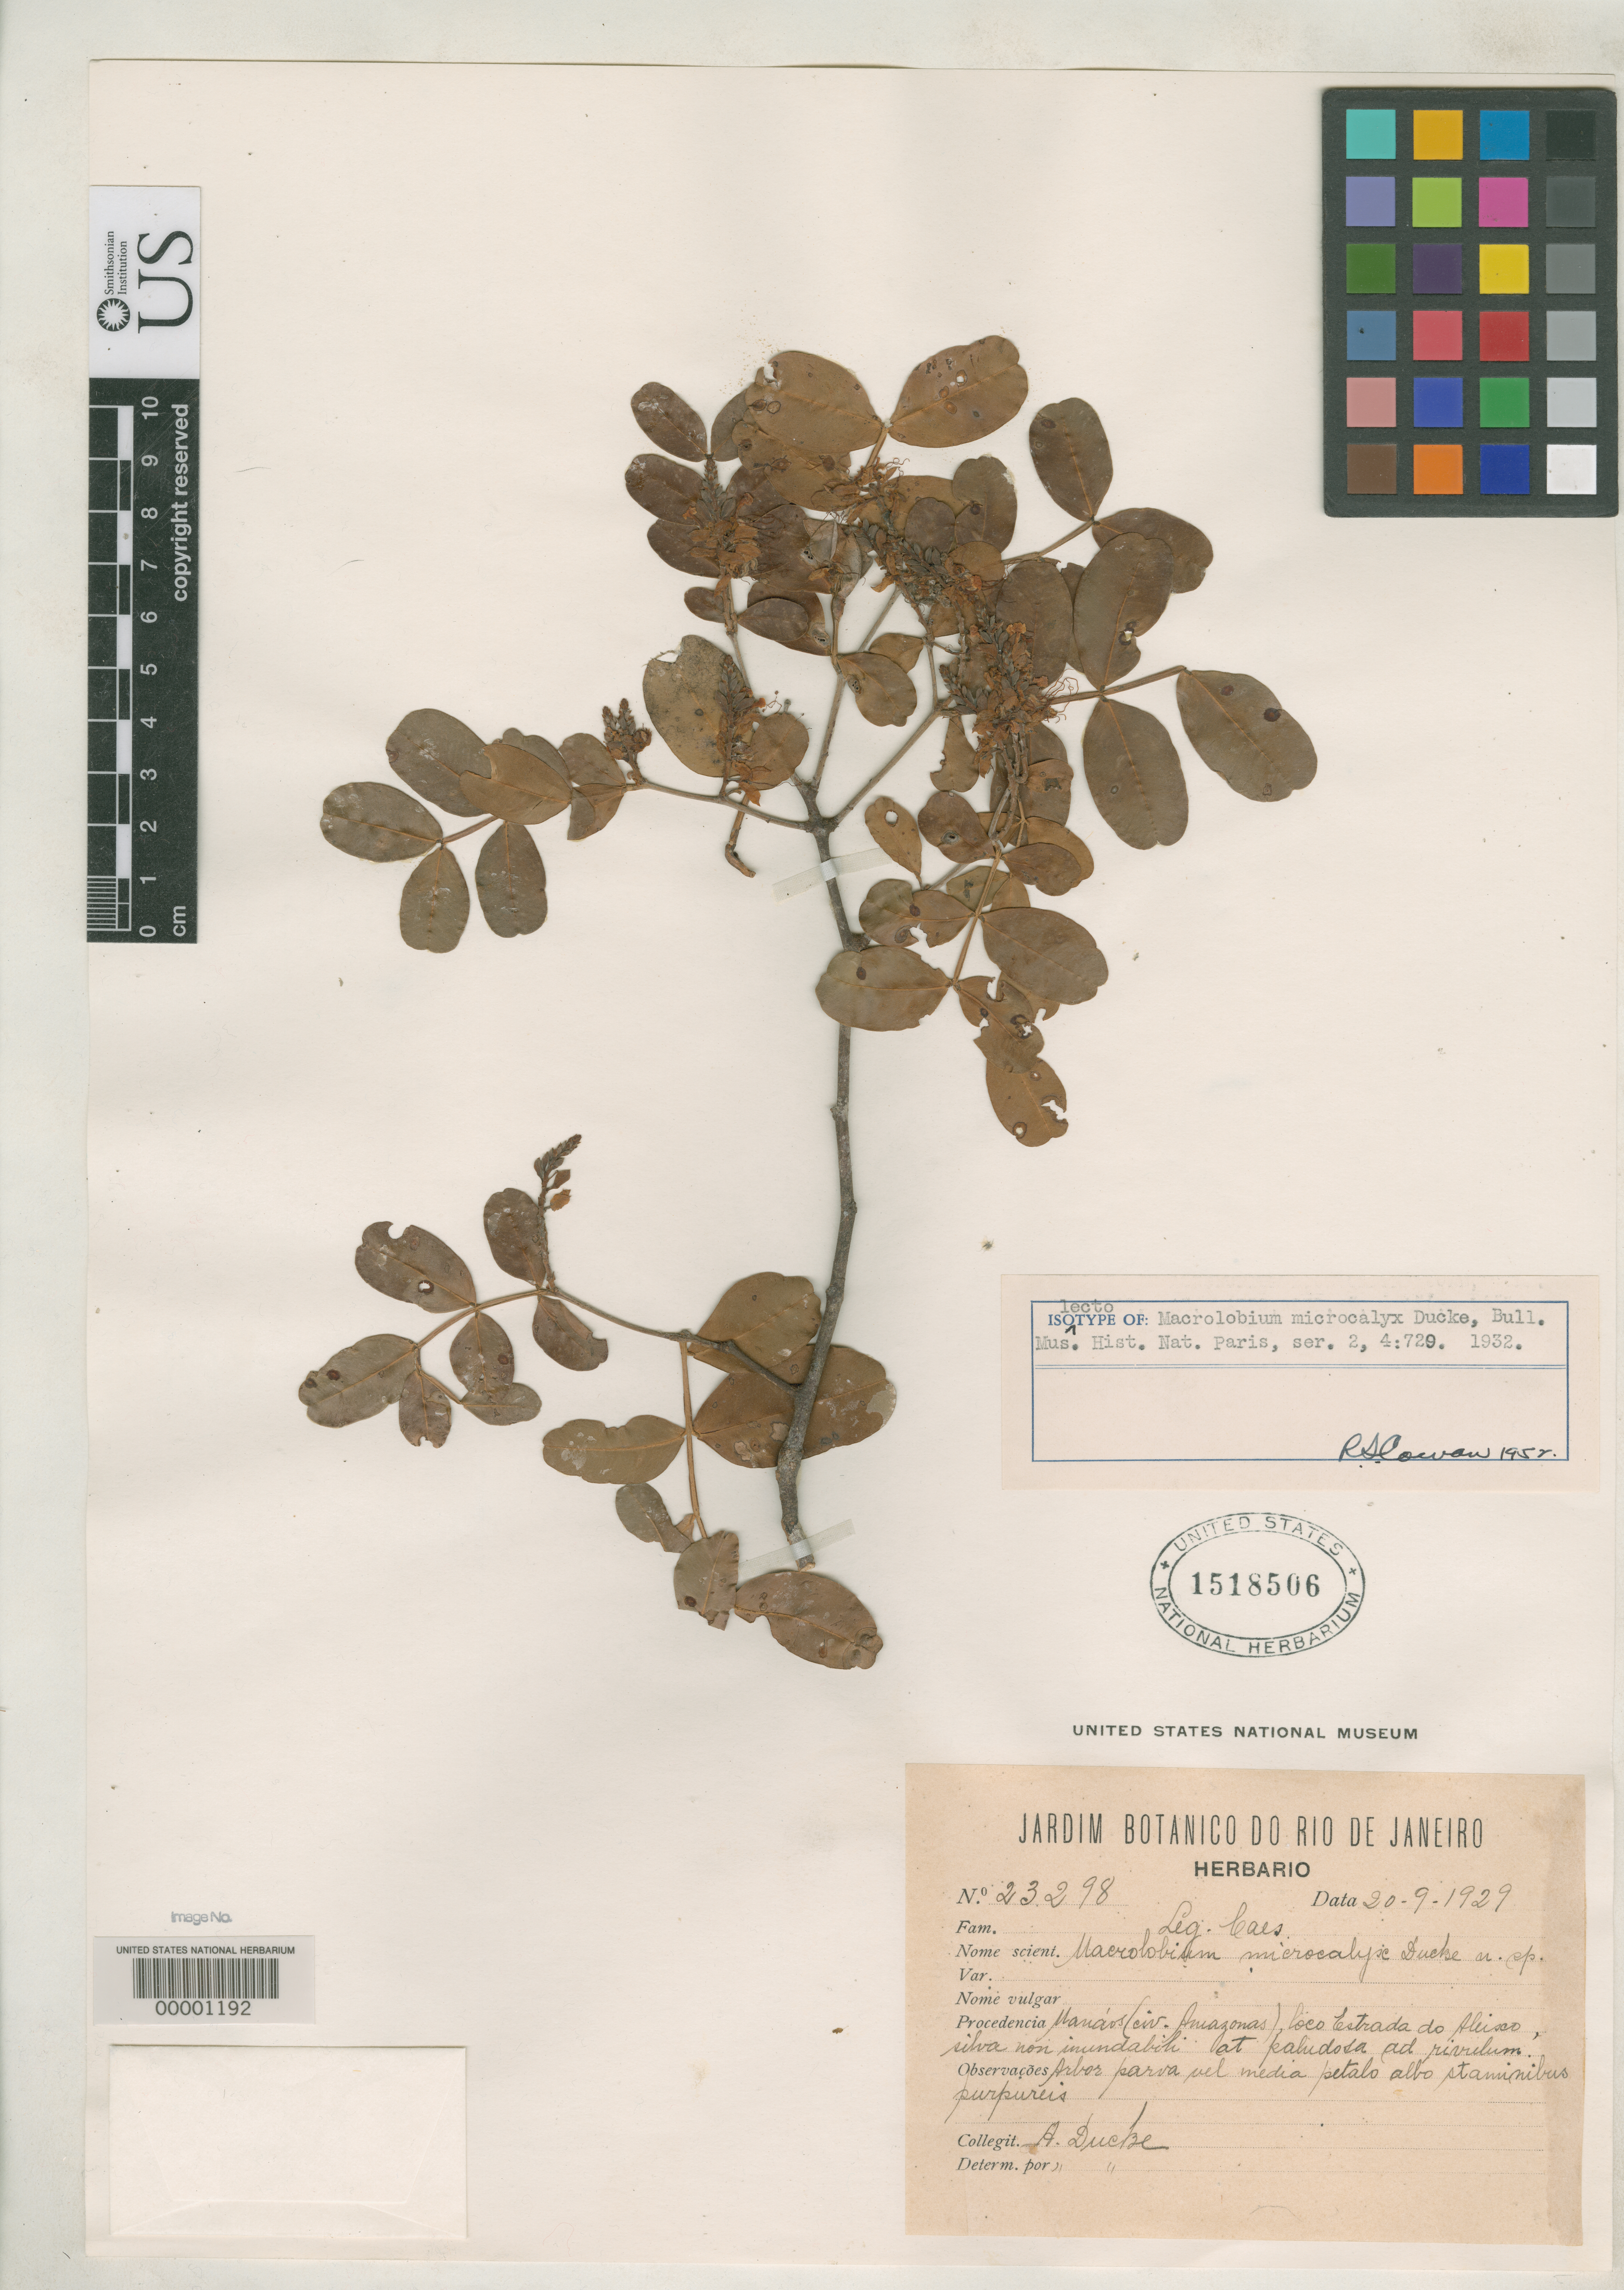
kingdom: Plantae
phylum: Tracheophyta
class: Magnoliopsida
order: Fabales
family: Fabaceae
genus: Macrolobium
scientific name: Macrolobium microcalyx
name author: Ducke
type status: Isolectotype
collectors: A. Ducke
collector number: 23298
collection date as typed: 20 Sep 1929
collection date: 1929-09-20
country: Brazil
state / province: Amazonas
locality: Manaos, Estrada do Aleisco.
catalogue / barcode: US 1518506